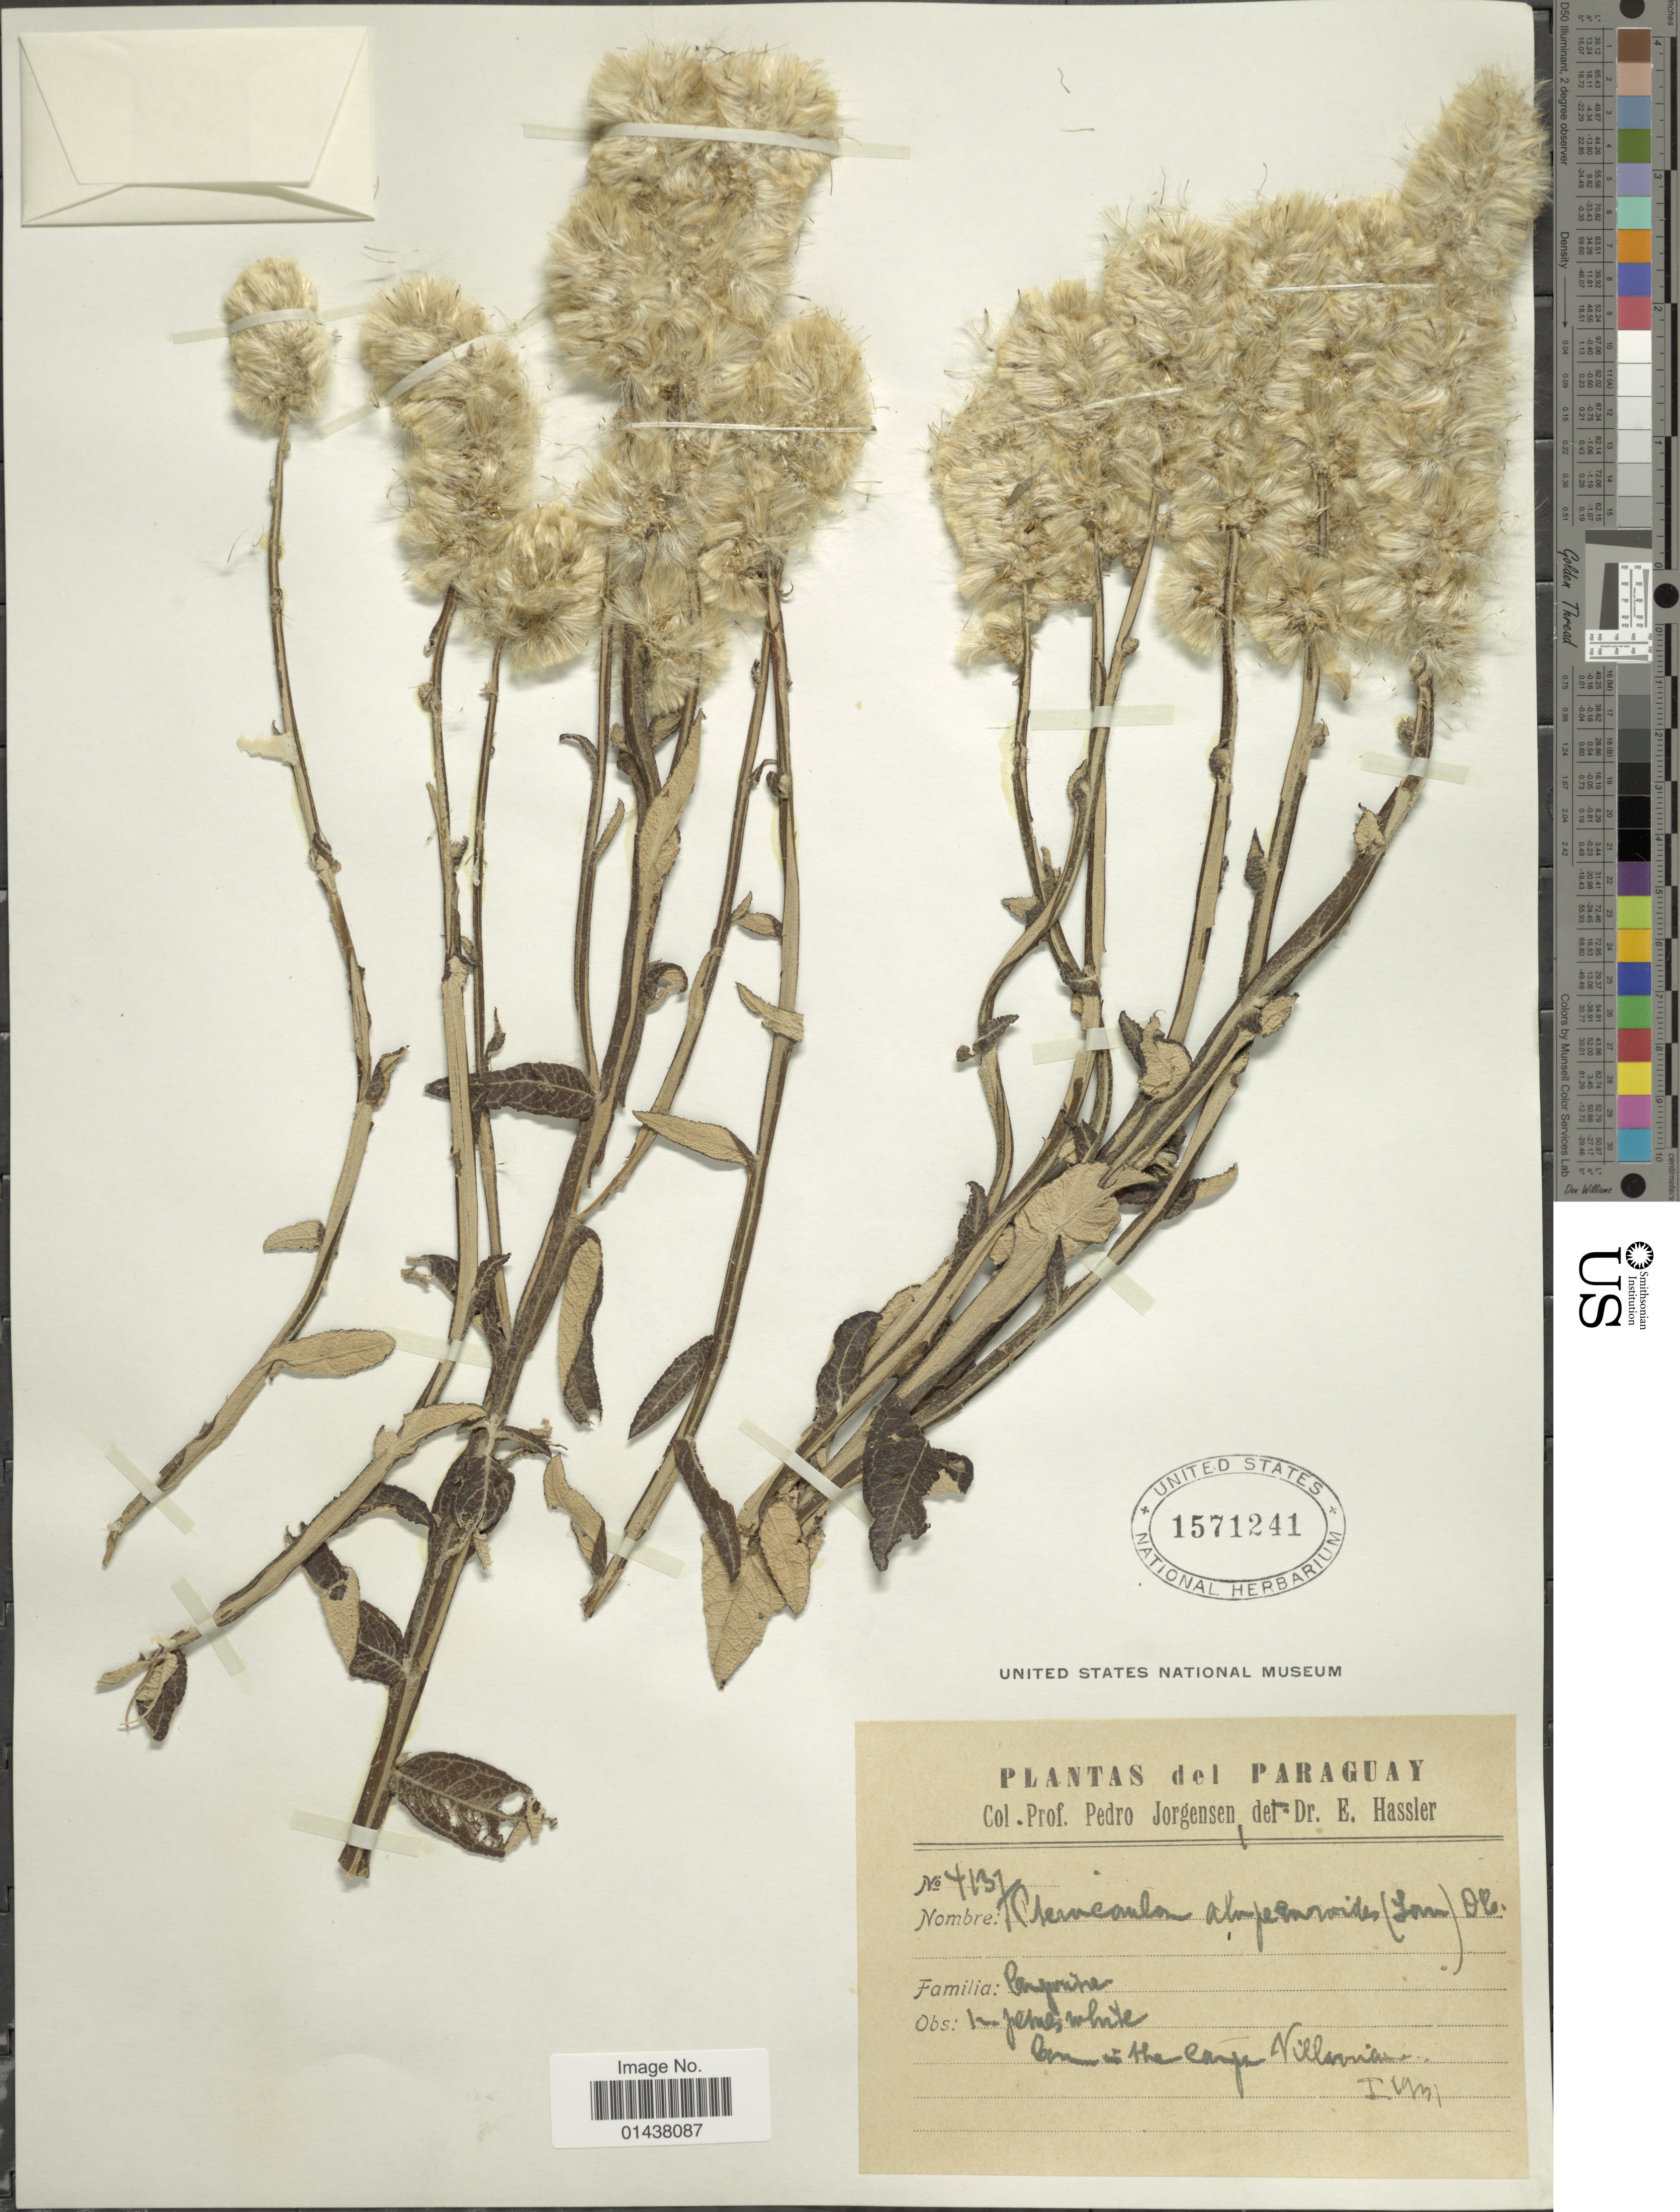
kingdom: Plantae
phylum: Tracheophyta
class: Magnoliopsida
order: Asterales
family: Asteraceae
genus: Pterocaulon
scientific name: Pterocaulon alopecuroides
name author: (Lam.) DC.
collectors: P. Jörgensen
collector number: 4137*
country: Paraguay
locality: Villarrica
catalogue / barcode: US 571241